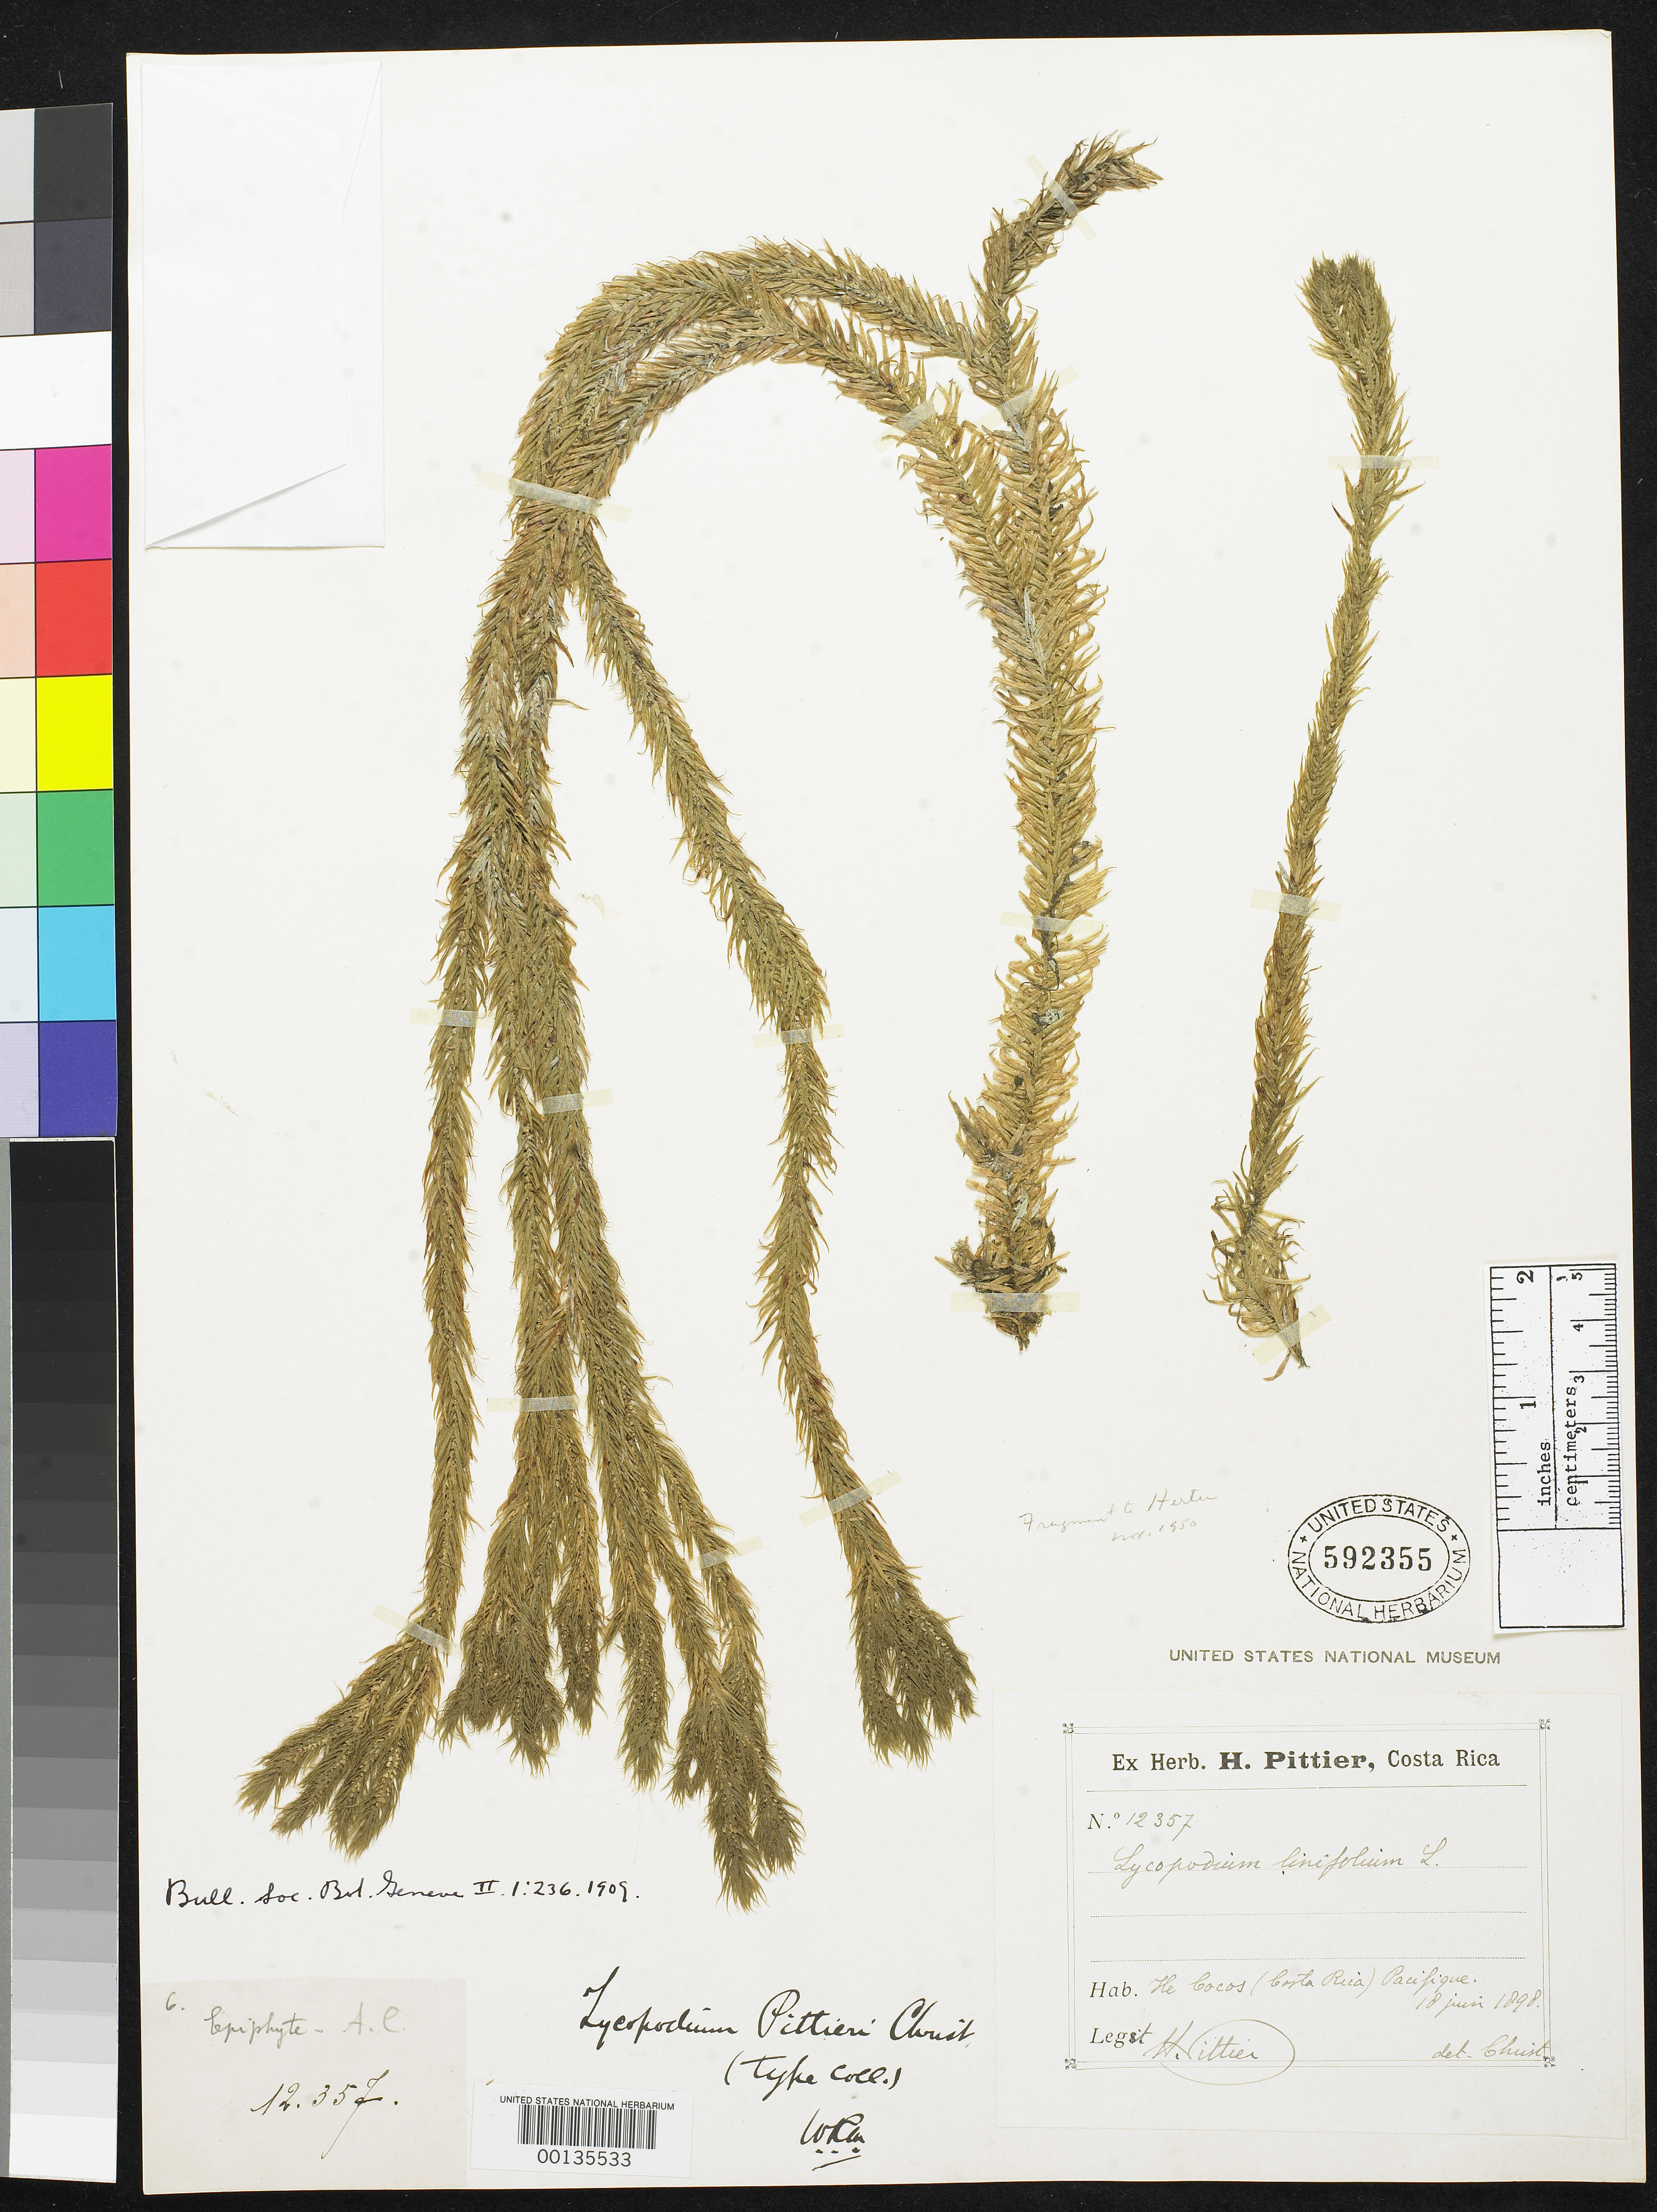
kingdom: Plantae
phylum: Tracheophyta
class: Lycopodiopsida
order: Lycopodiales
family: Lycopodiaceae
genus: Lycopodium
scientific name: Lycopodium pittieri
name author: Christ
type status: Type Collection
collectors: H. F. Pittier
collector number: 12357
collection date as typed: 18 Jun 1898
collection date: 1898-06-18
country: Costa Rica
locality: Le Cocos, Pacifique. [= Cocos Island?]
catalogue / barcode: US 592355